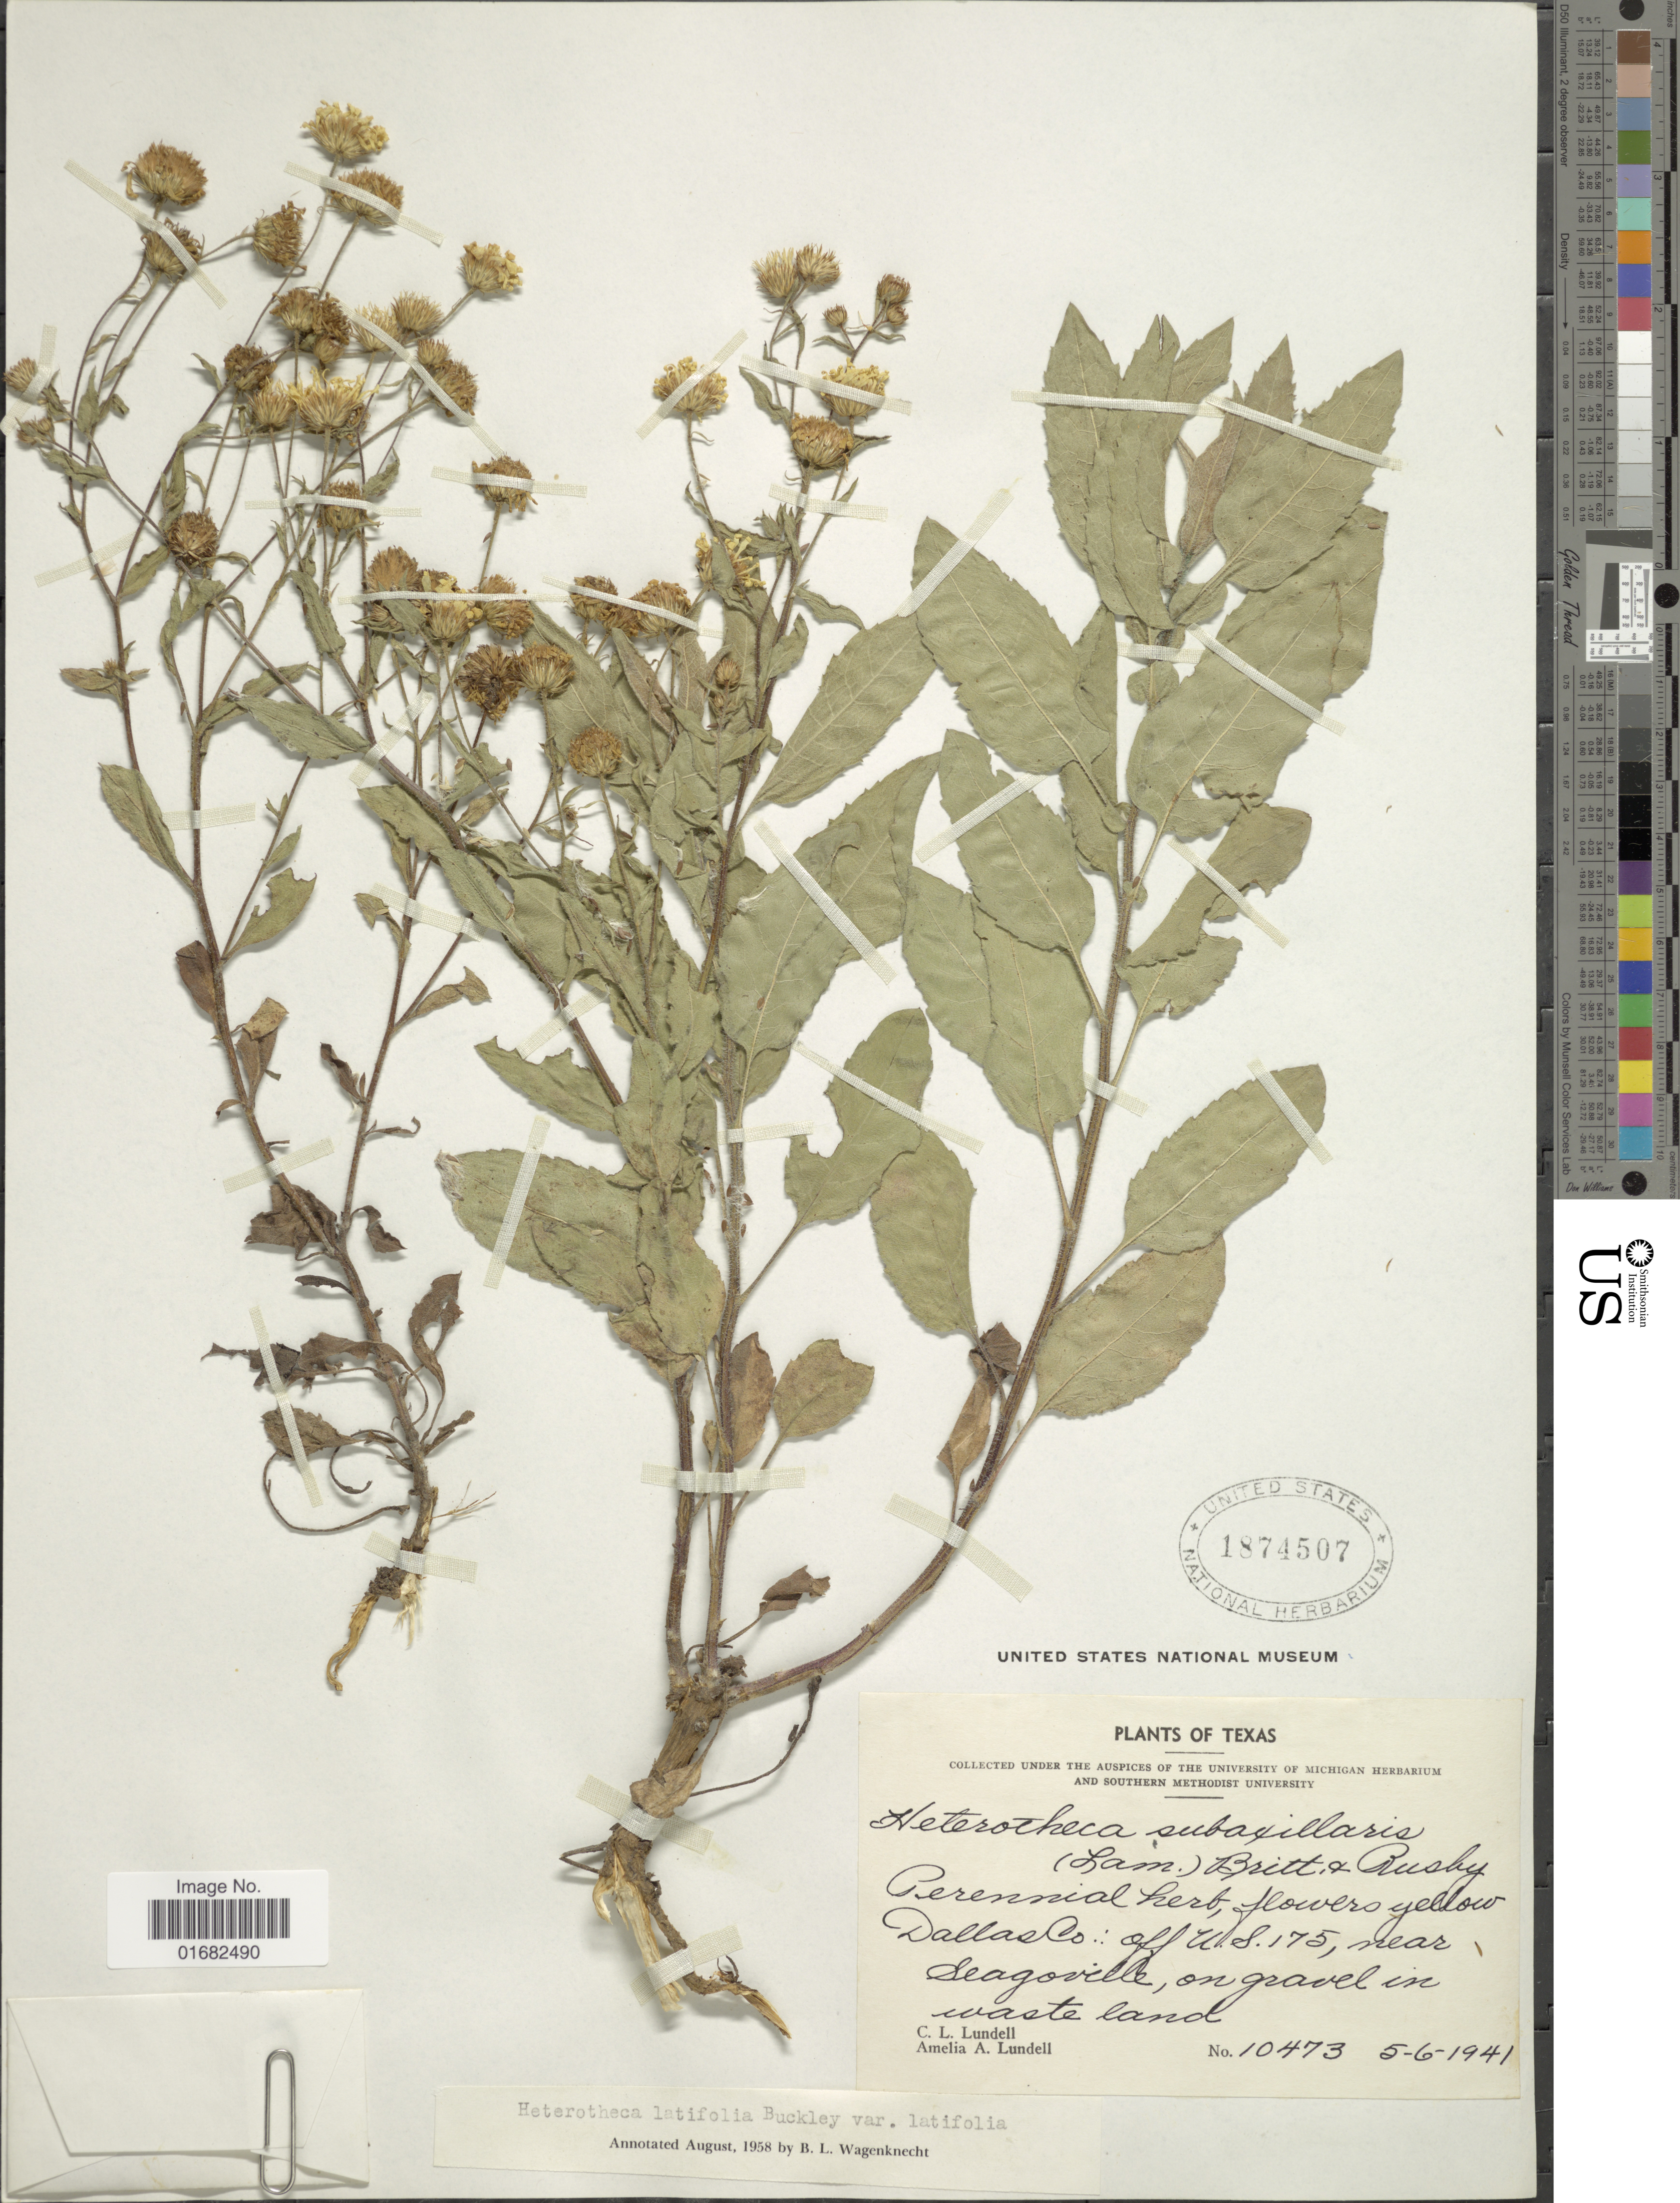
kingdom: Plantae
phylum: Tracheophyta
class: Magnoliopsida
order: Asterales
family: Asteraceae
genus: Heterotheca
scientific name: Heterotheca latifolia var. latifolia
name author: Buckley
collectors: C. L. Lundell & A. A. Lundell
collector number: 10473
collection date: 1941-05-06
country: United States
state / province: Texas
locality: Dallas Co.: off U. S. 175, near Seagoville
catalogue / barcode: US 1874507